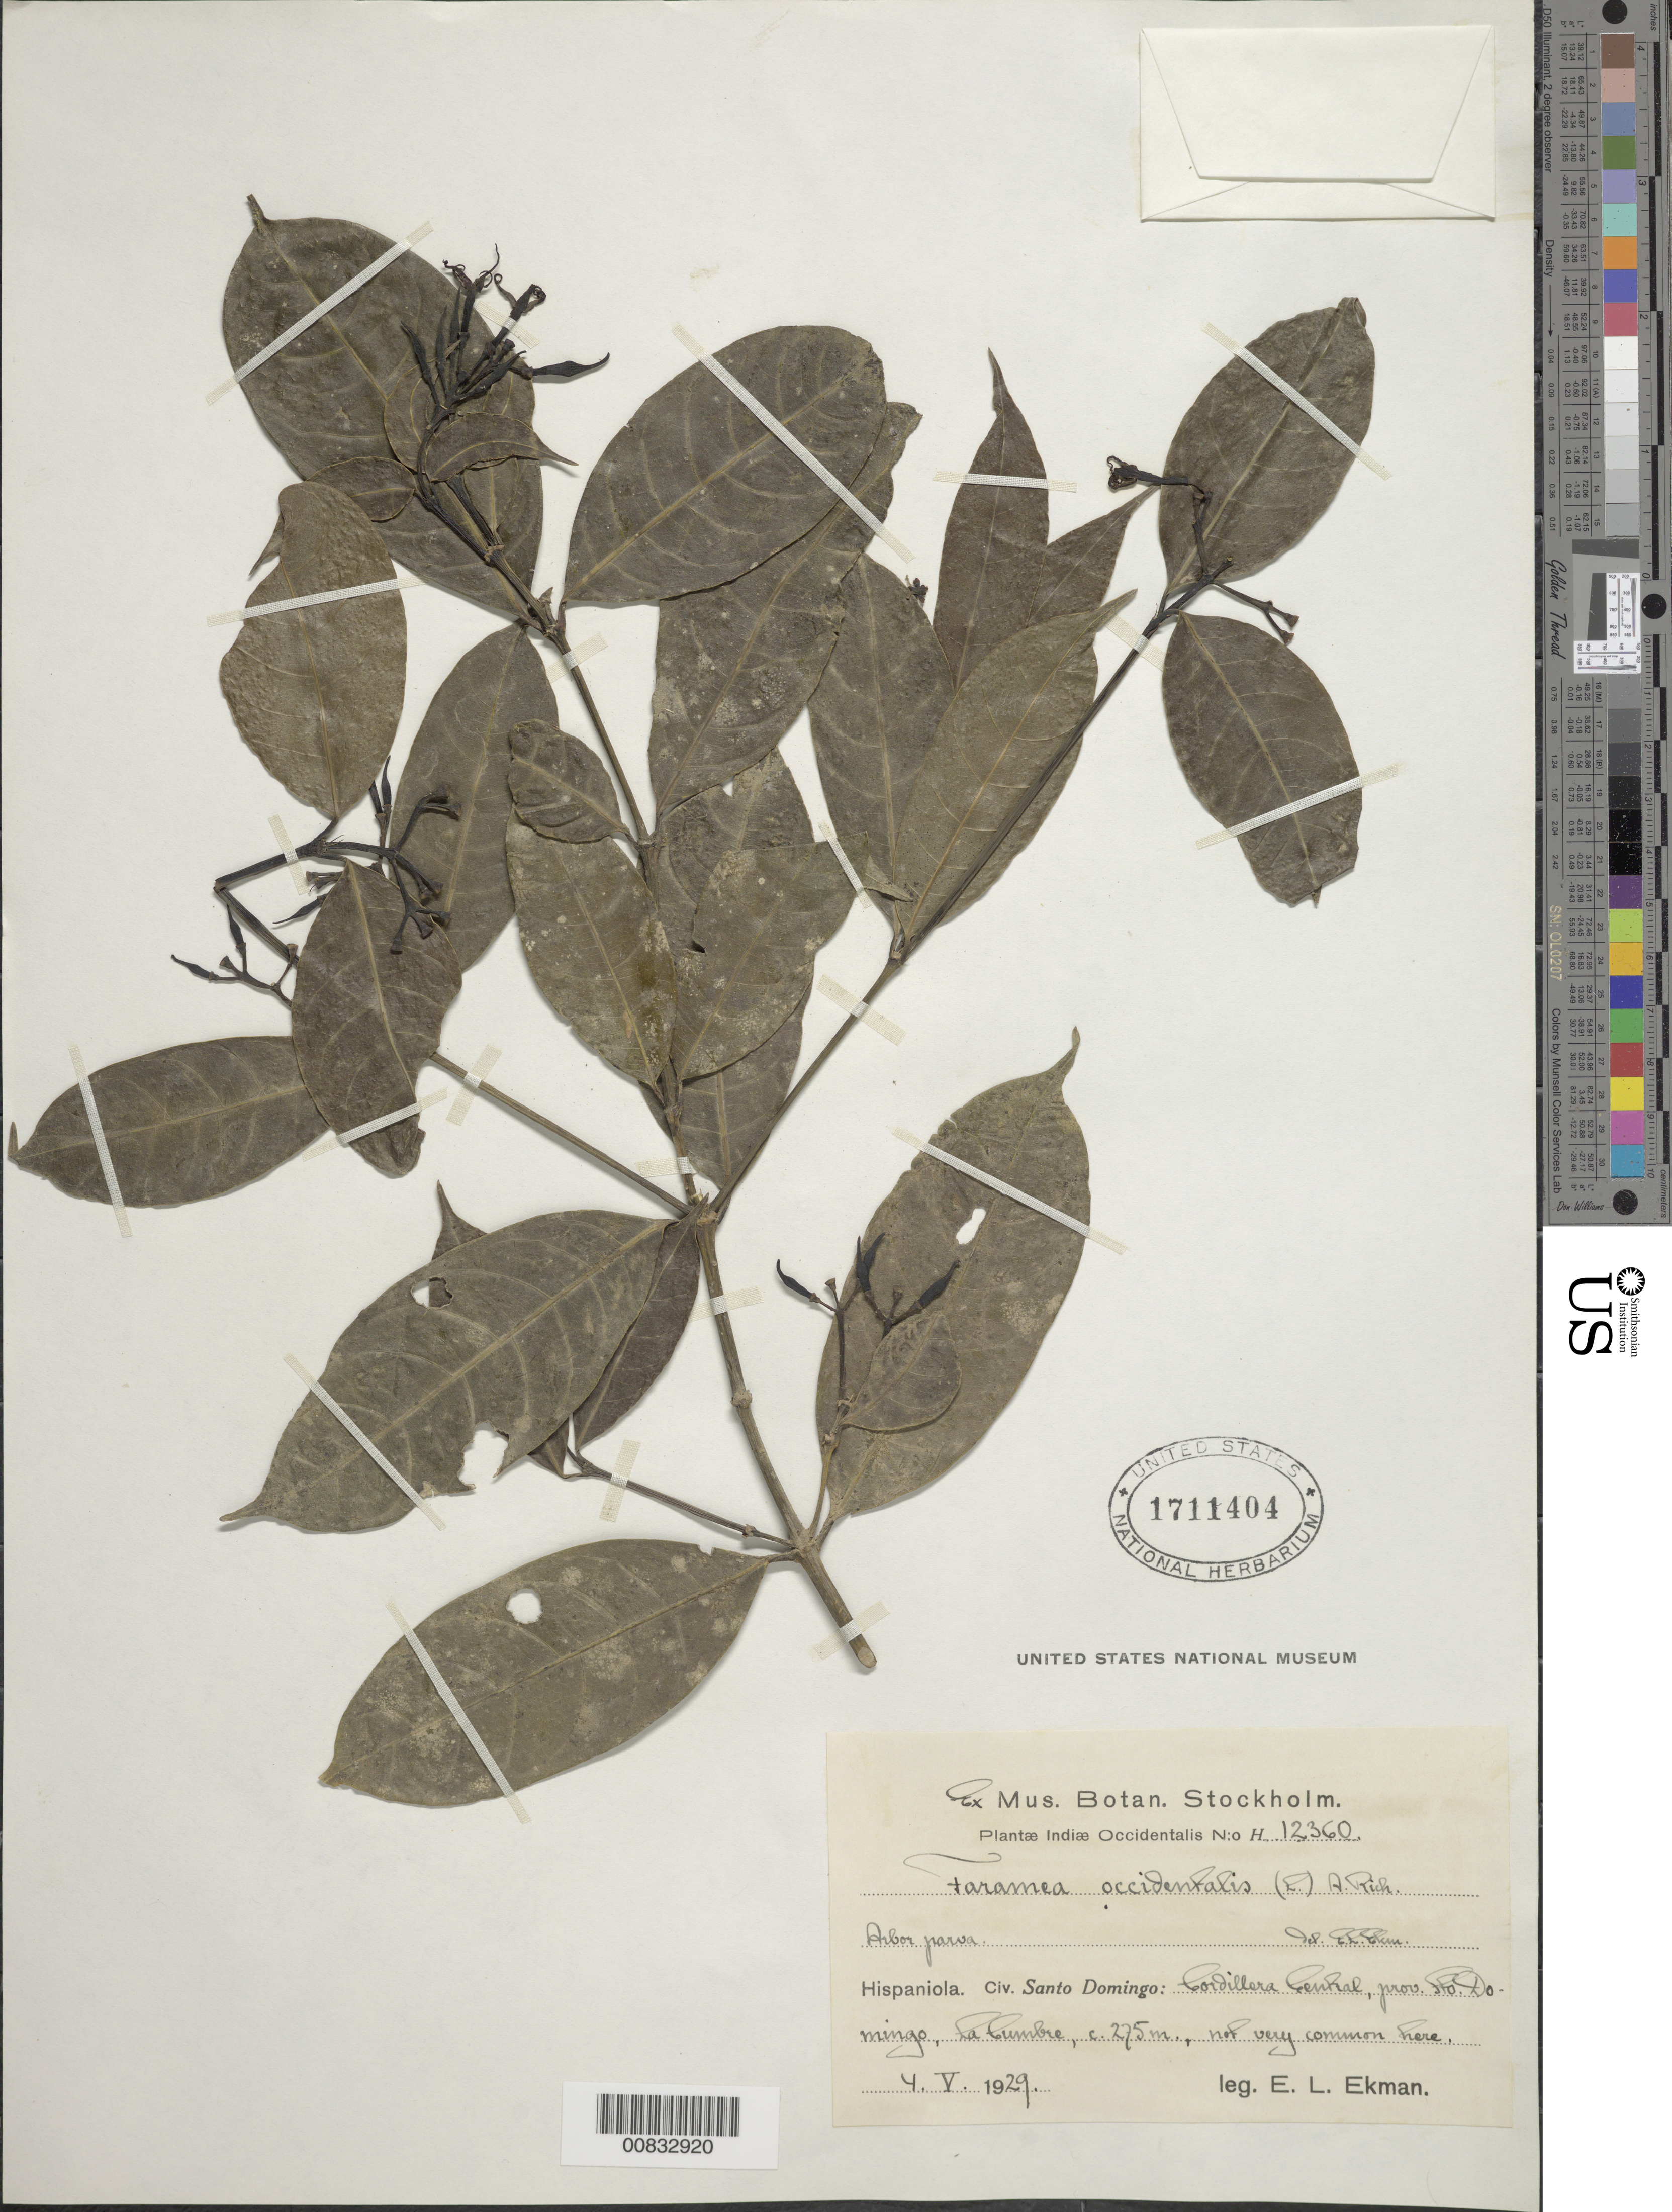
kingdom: Plantae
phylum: Tracheophyta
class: Magnoliopsida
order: Gentianales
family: Rubiaceae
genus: Faramea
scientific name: Faramea occidentalis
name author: (L.) A. Rich.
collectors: E. L. Ekman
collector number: H 12360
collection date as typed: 04 May 1929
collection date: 1929-05-04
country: Dominican Republic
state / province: Distrito Nacional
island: Hispaniola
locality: Cordillera Central, La Cumbre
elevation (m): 275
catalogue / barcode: US 1711404